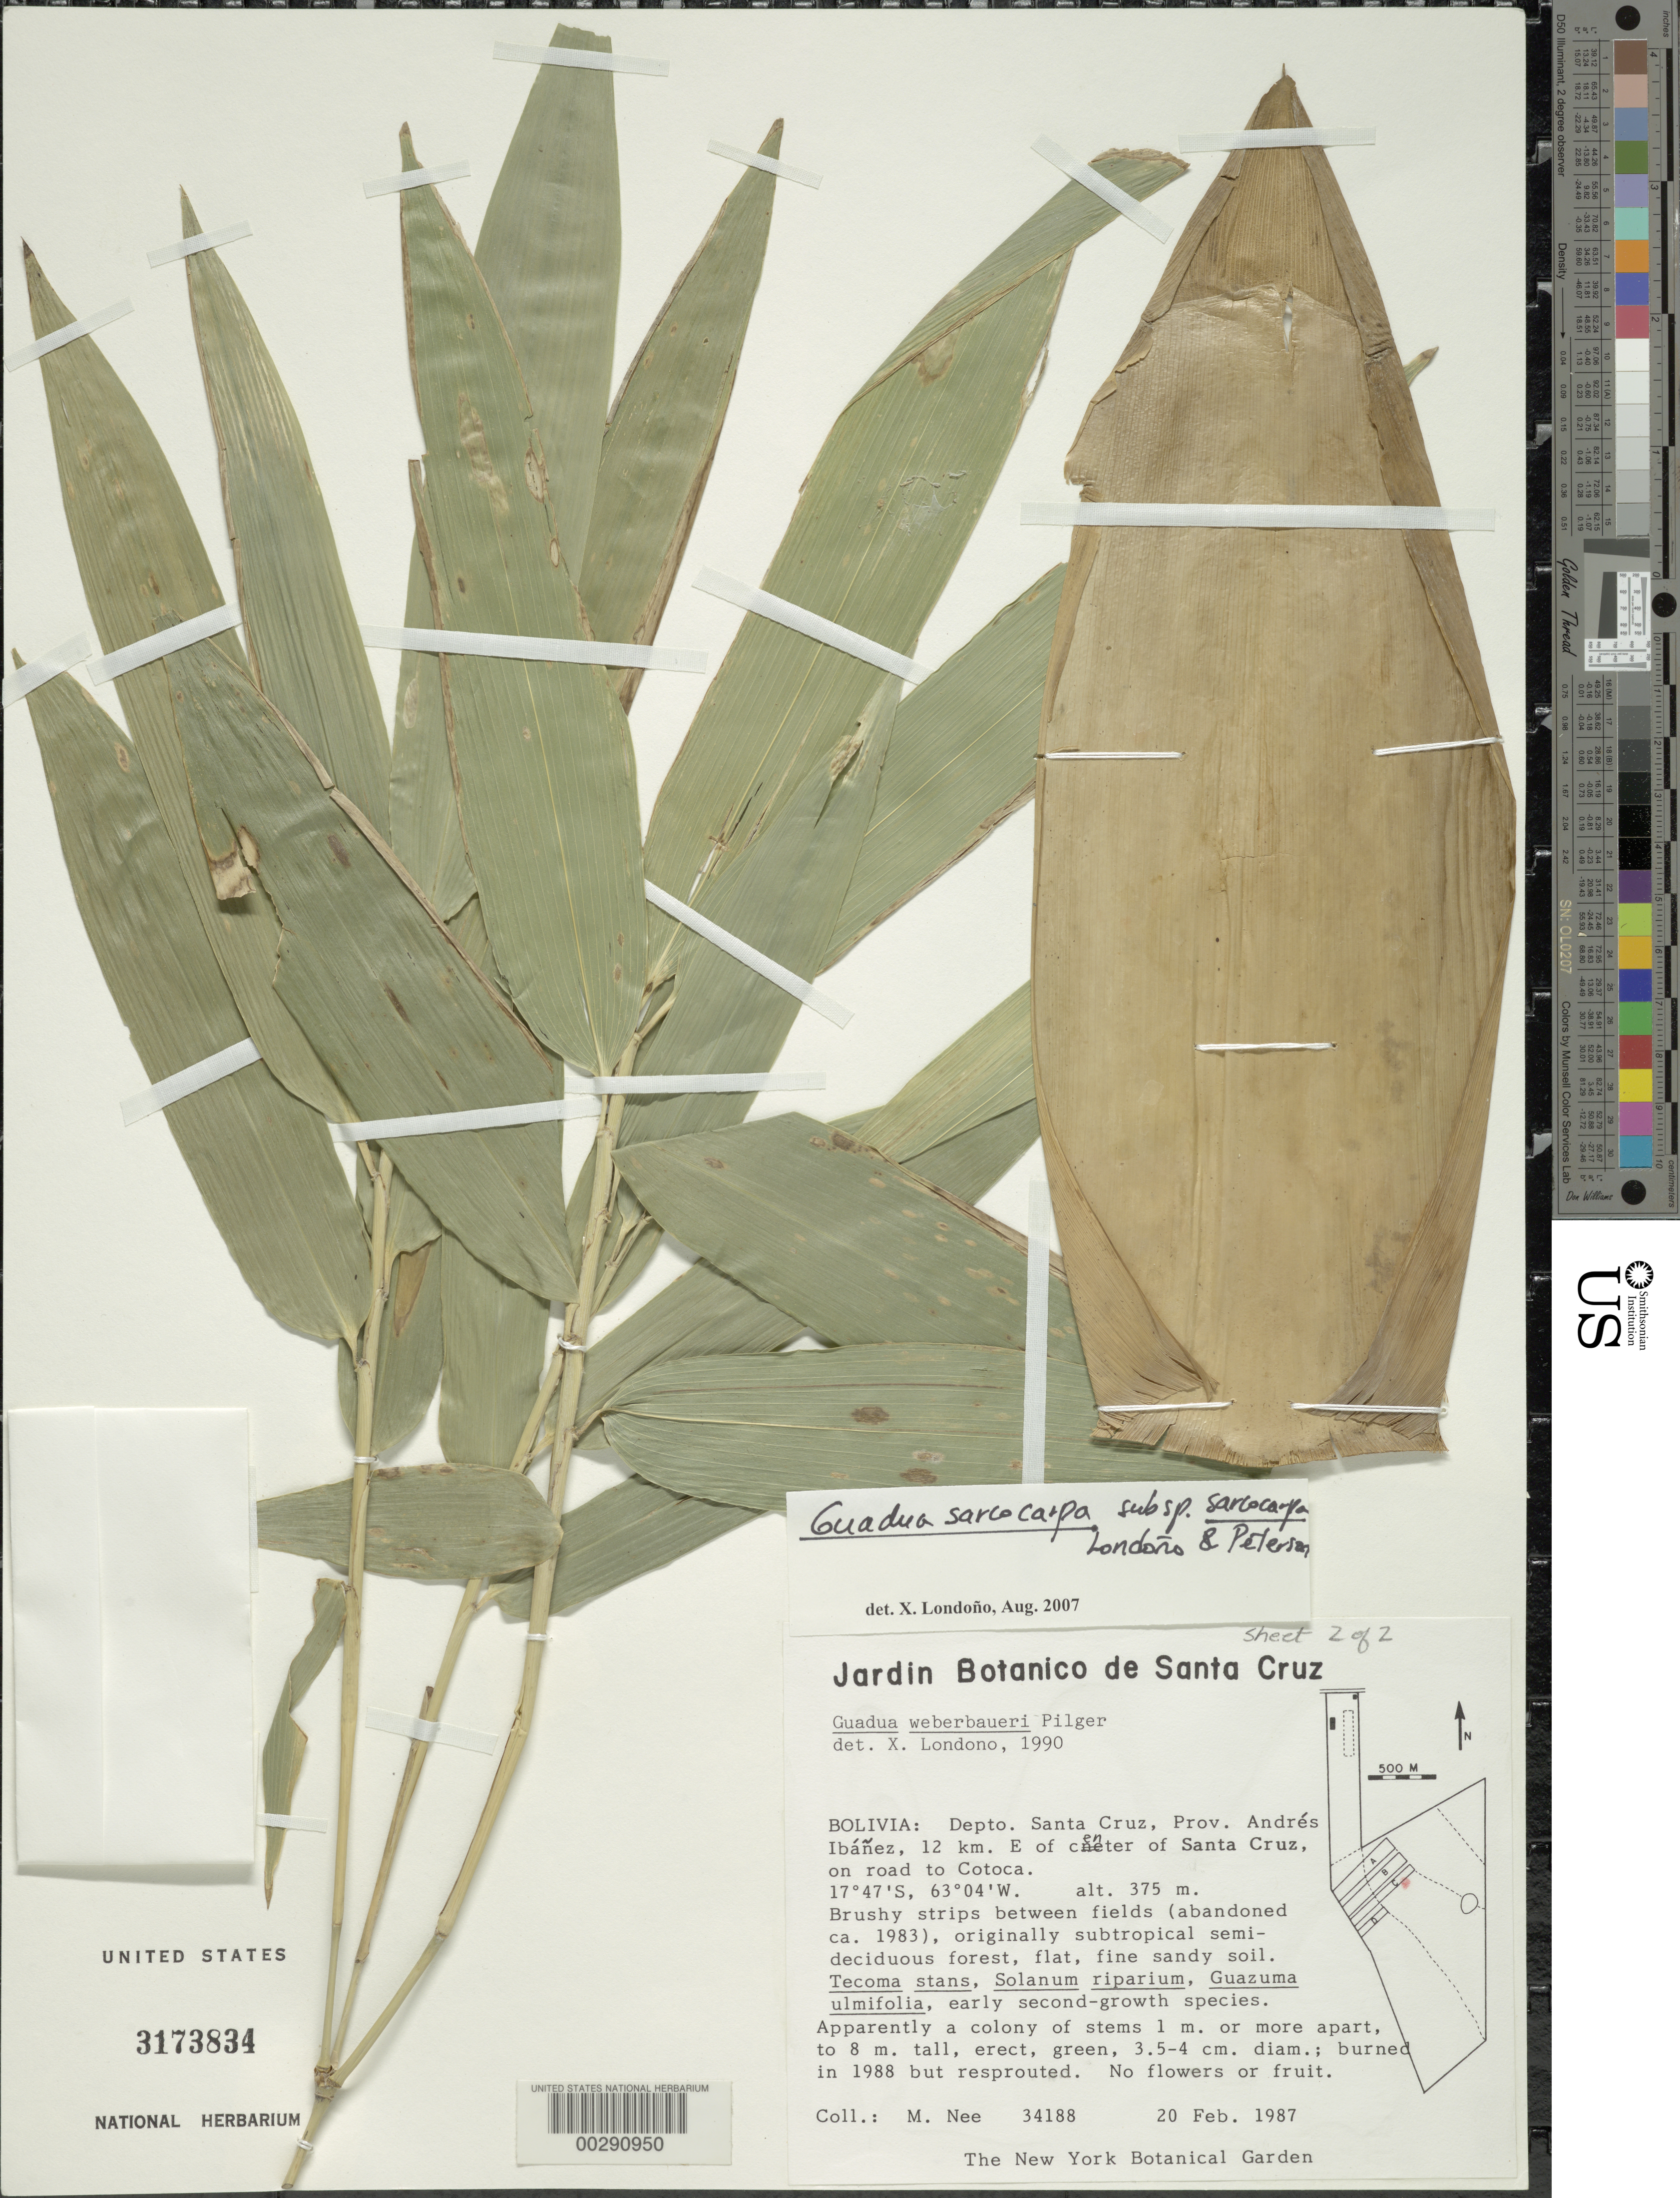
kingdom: Plantae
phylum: Tracheophyta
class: Liliopsida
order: Poales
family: Poaceae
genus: Guadua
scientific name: Guadua sarcocarpa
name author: Londoño & P.M. Peterson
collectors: M. Nee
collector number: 34188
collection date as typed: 20 Feb 1987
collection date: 1987-02-20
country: Bolivia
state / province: Santa Cruz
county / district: Andrés Ibáñez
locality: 12 km E of center of Santa Cruz, on road to Cotoca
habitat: Brushy strips between fields; orig. subtropical semideciduous forest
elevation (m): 375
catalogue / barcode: US 3173834